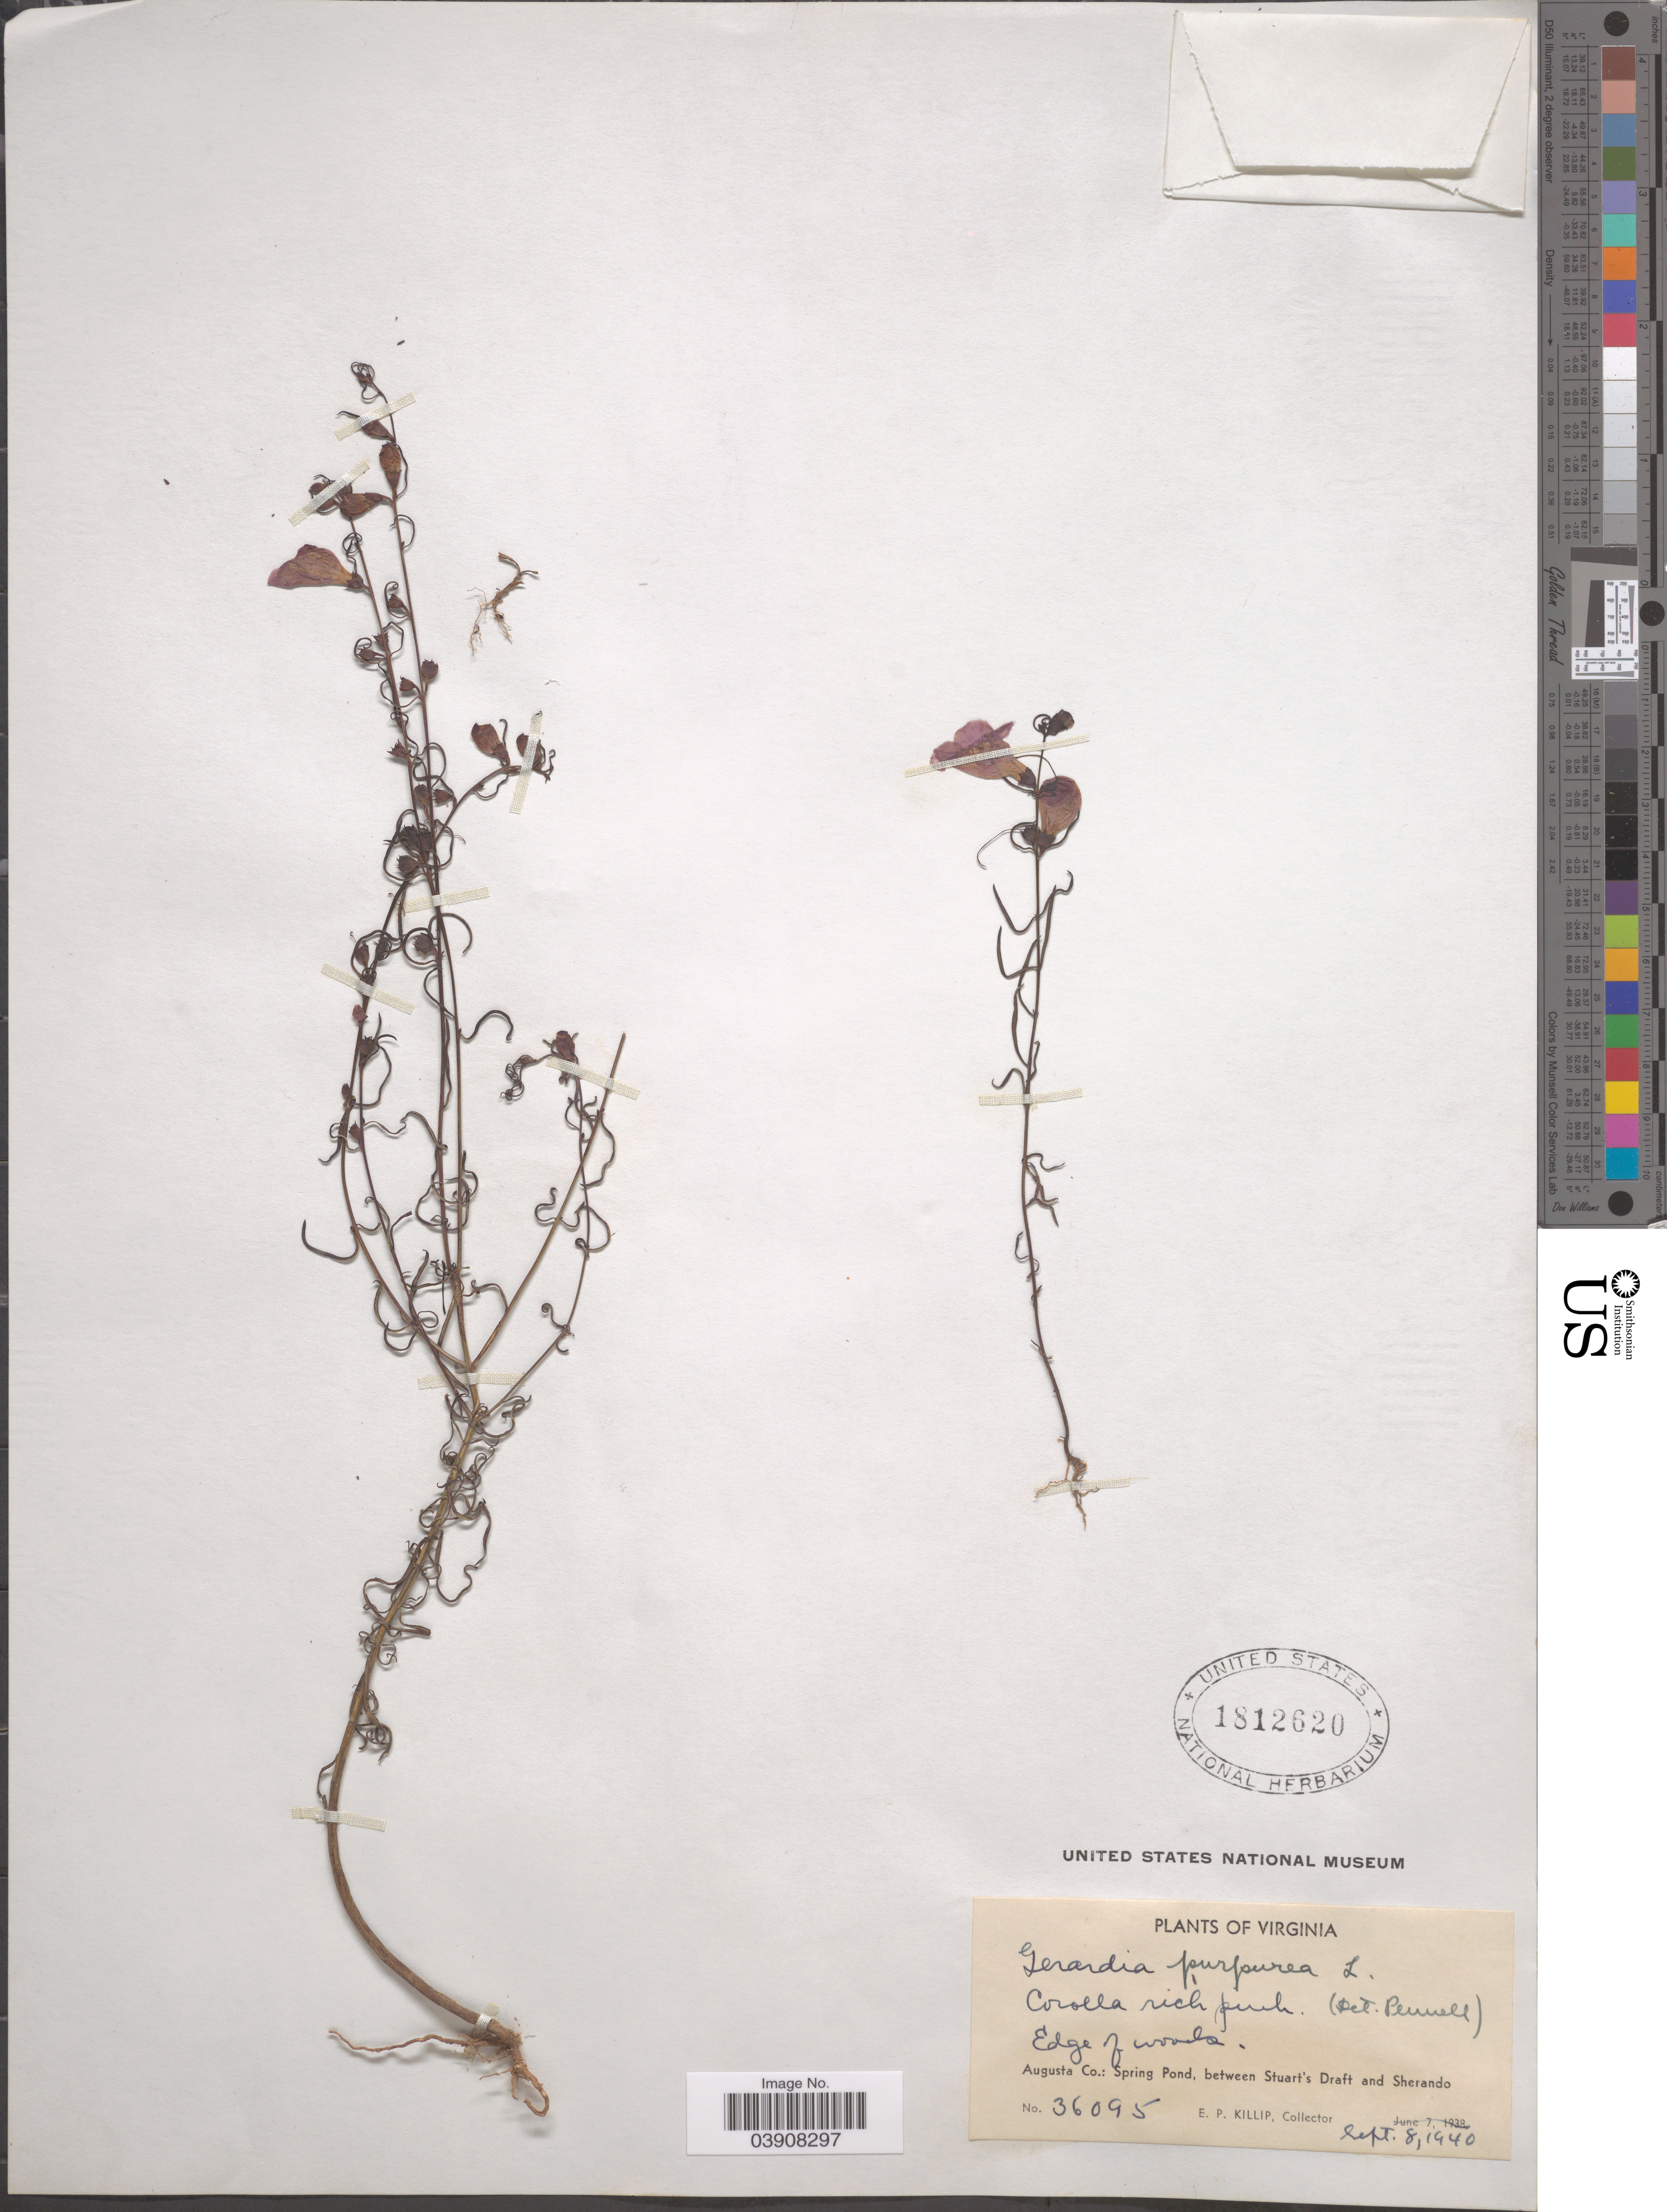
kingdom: Plantae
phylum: Tracheophyta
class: Magnoliopsida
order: Lamiales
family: Orobanchaceae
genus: Agalinis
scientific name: Agalinis purpurea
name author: (L.) Pennell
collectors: E. P. Killip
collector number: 36095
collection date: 1940-09-08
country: United States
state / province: Virginia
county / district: Augusta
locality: Edge of woods. Augusta Co.: Spring Pond, between Stuart's Draft and Sherando.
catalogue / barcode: US 1812620